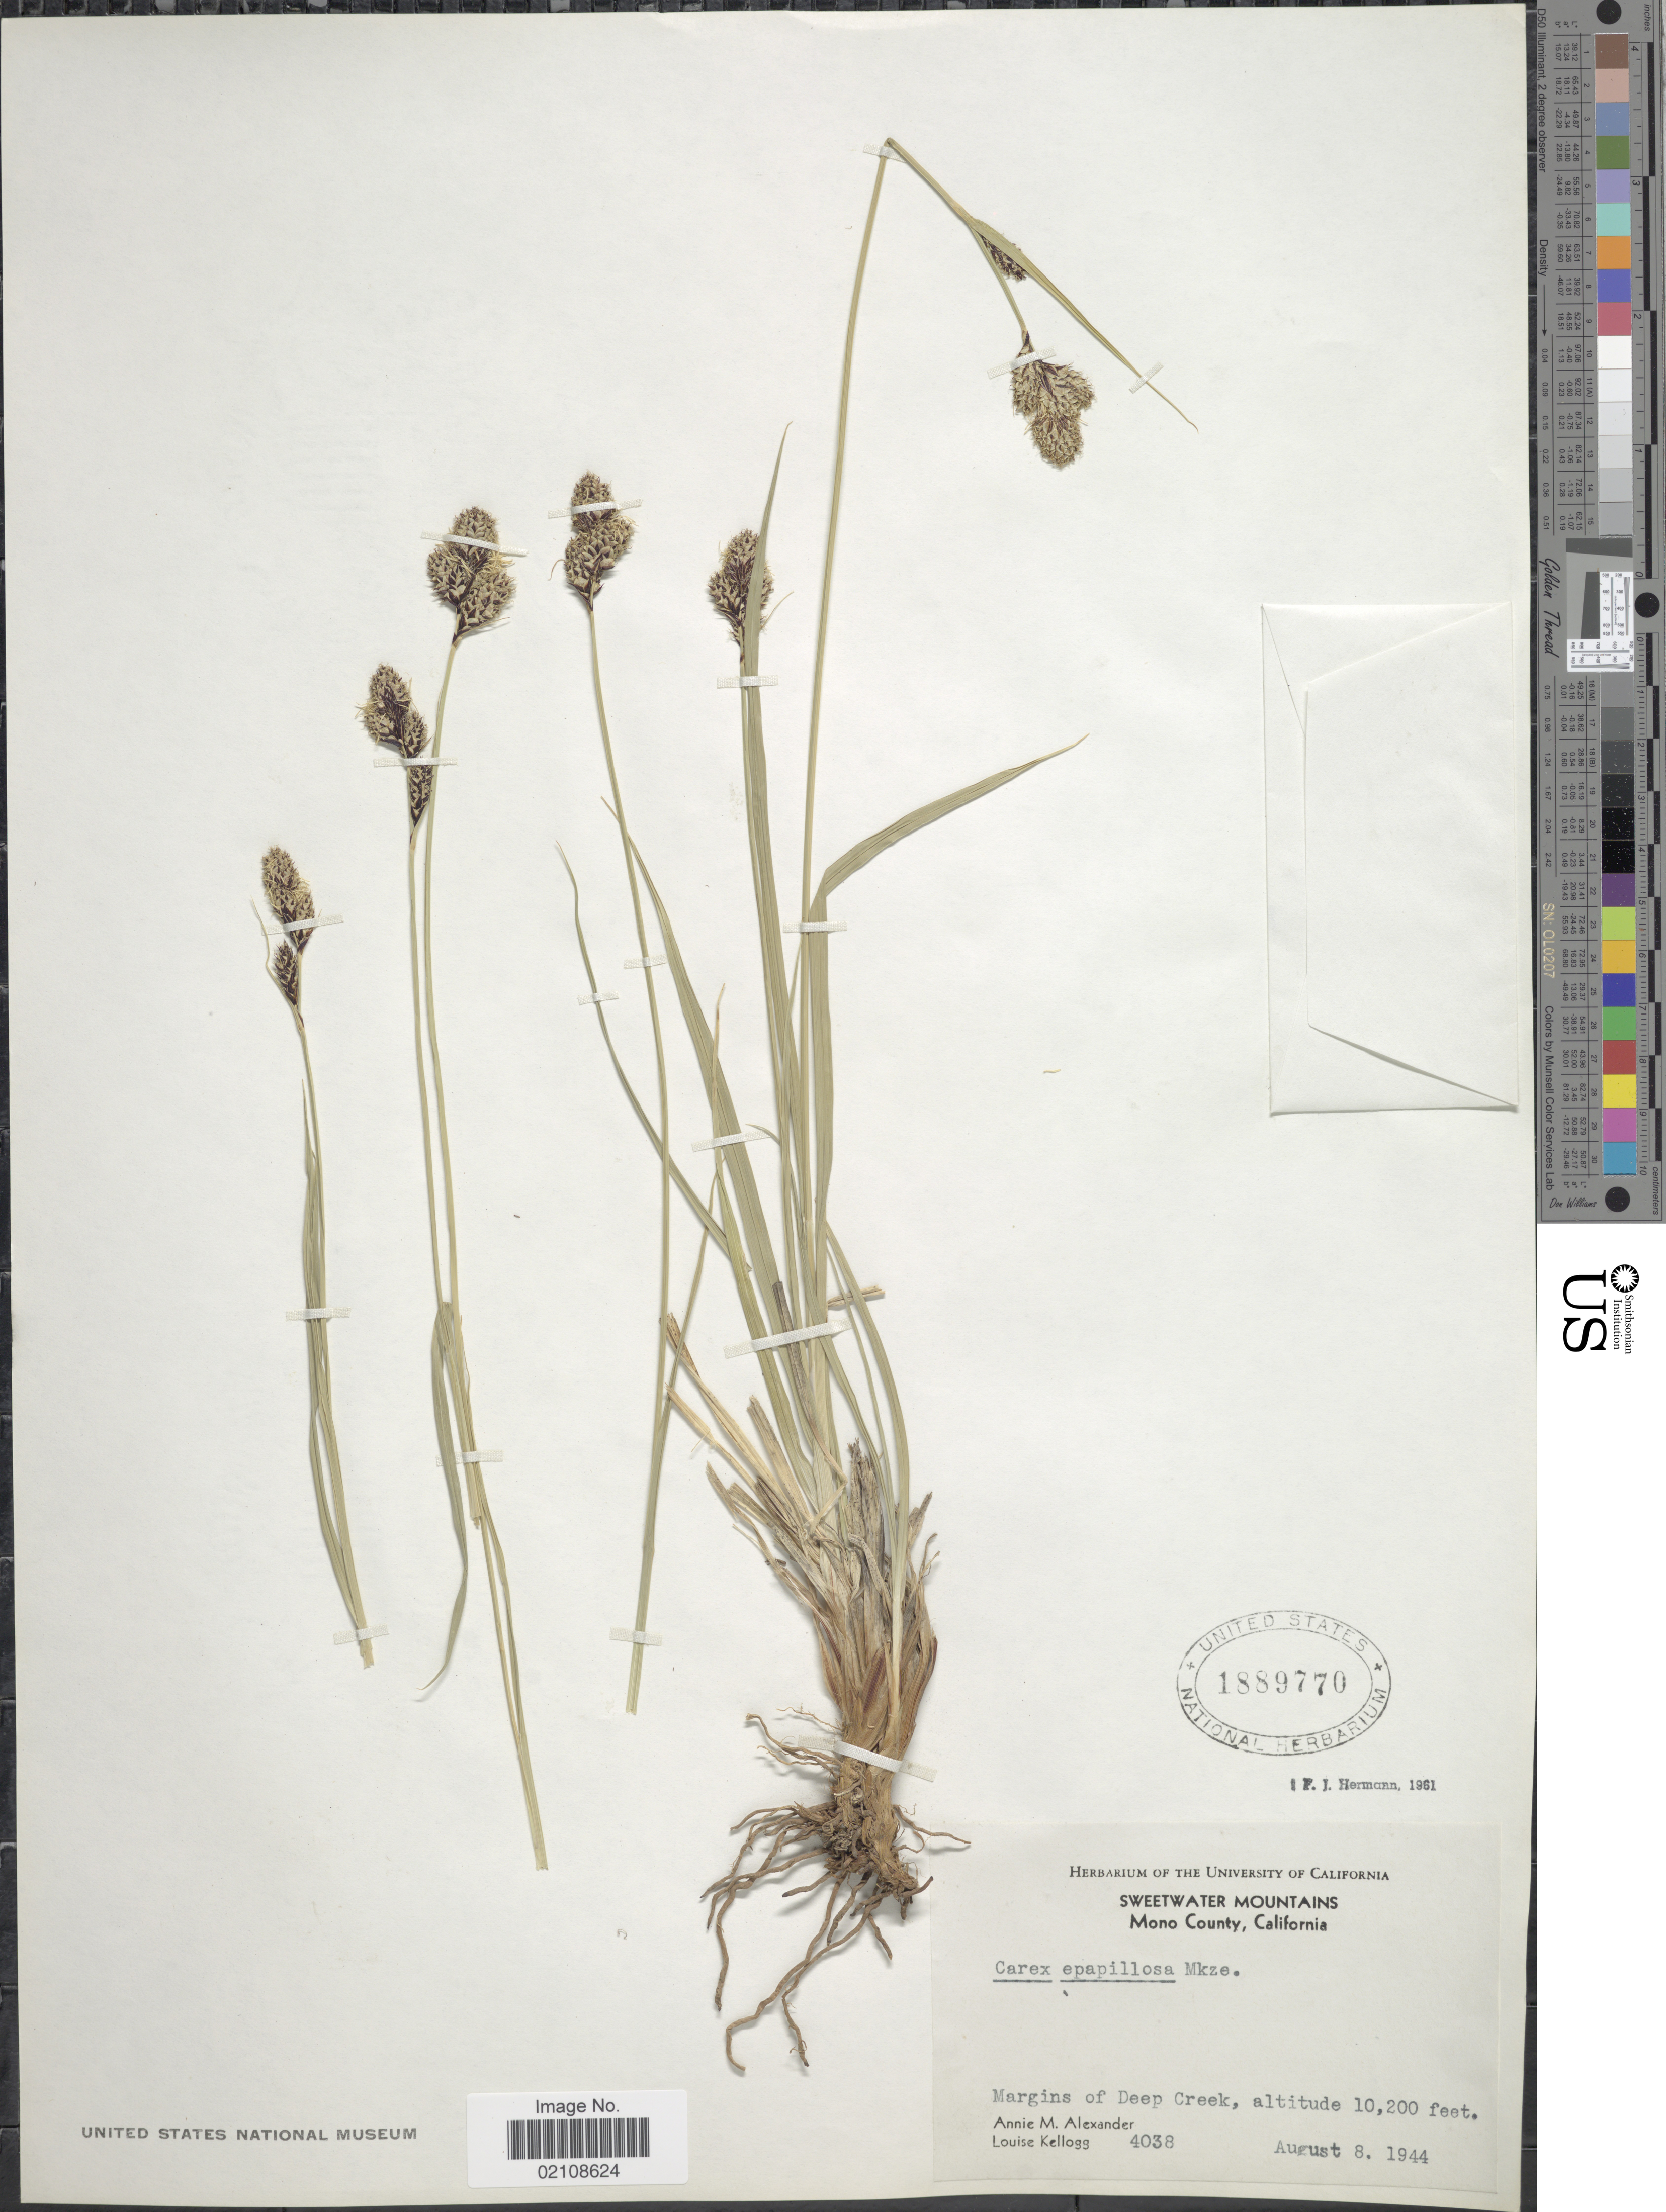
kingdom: Plantae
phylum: Tracheophyta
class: Liliopsida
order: Poales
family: Cyperaceae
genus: Carex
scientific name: Carex epapillosa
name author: Mack.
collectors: A. M. Alexander & L. Kellogg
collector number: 4038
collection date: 1944-08-08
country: United States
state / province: California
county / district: Mono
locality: Sweetwater Mountains, Mono County, margins of Deep Creek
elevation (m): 3109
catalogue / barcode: US 1889770